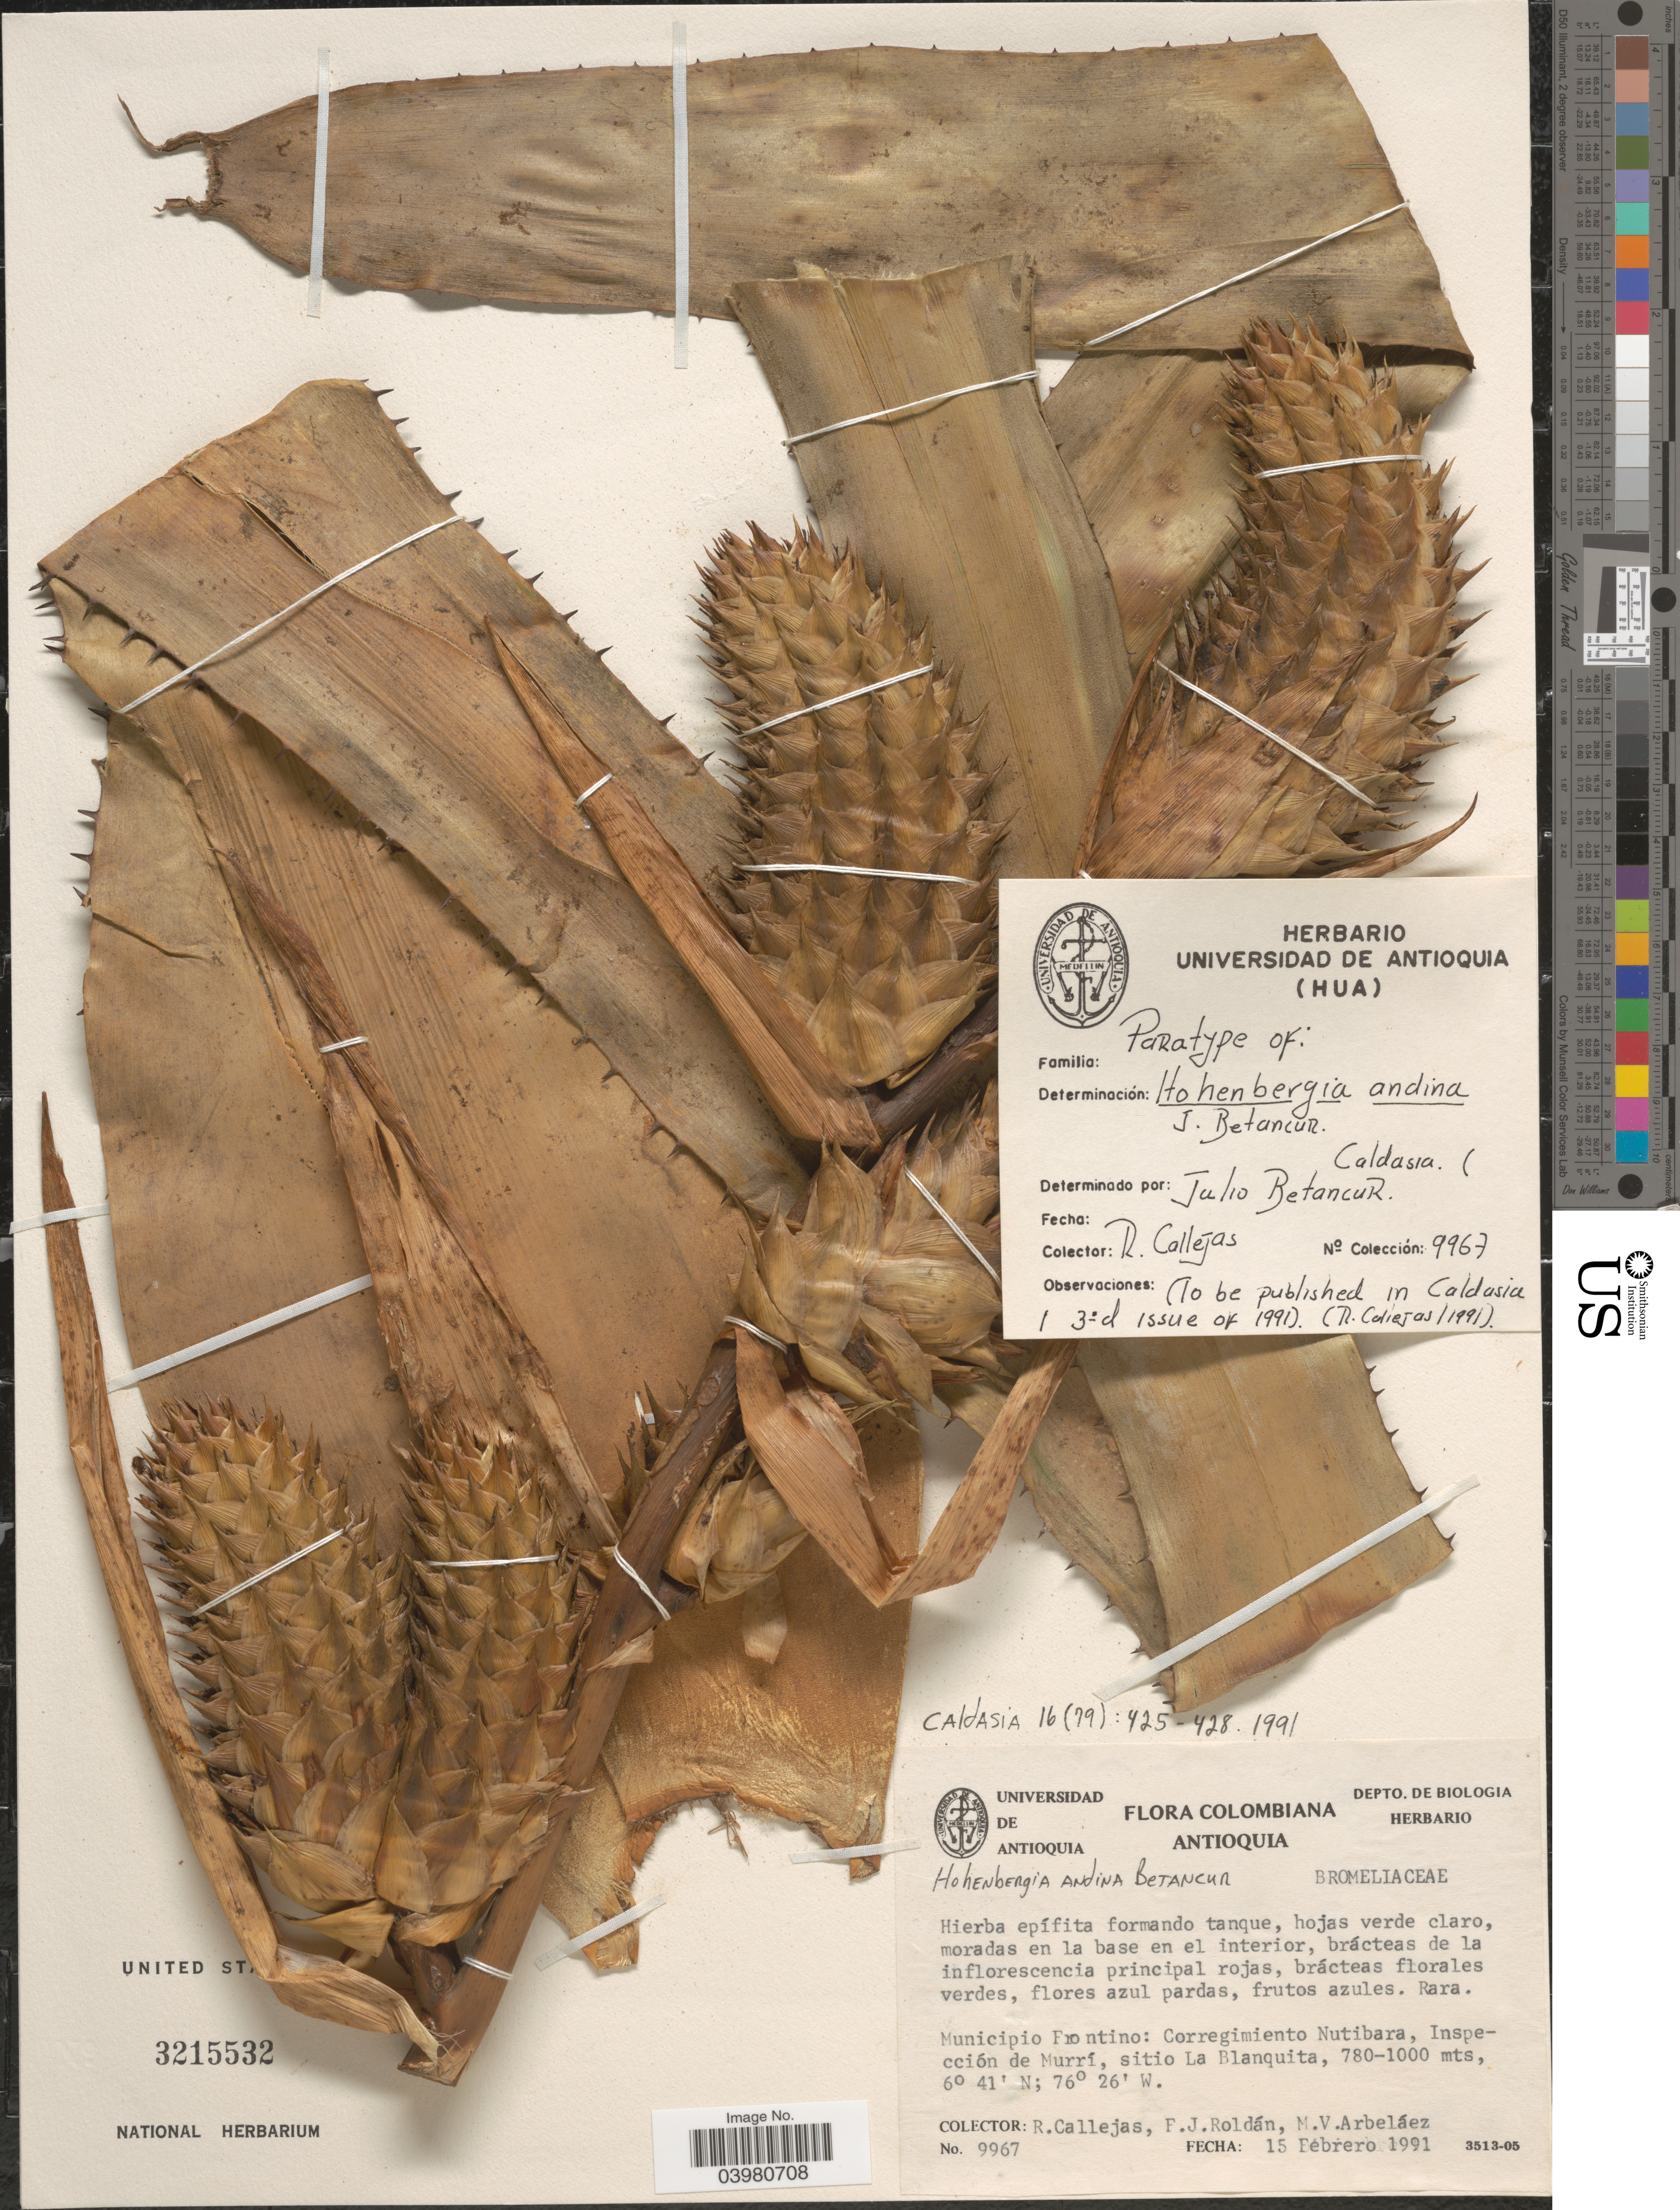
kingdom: Plantae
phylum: Tracheophyta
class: Liliopsida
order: Poales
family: Bromeliaceae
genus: Hohenbergia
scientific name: Hohenbergia andina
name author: Betancur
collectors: R. Callejas, F. J. Roldán & M. Arbelaez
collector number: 9967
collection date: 1991-02-15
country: Colombia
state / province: Antioquia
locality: Municipio Frontino: Corregimiento Nutibara, Inspección de Murrí, sitio La Blanquita.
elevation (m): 780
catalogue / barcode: US 3215532